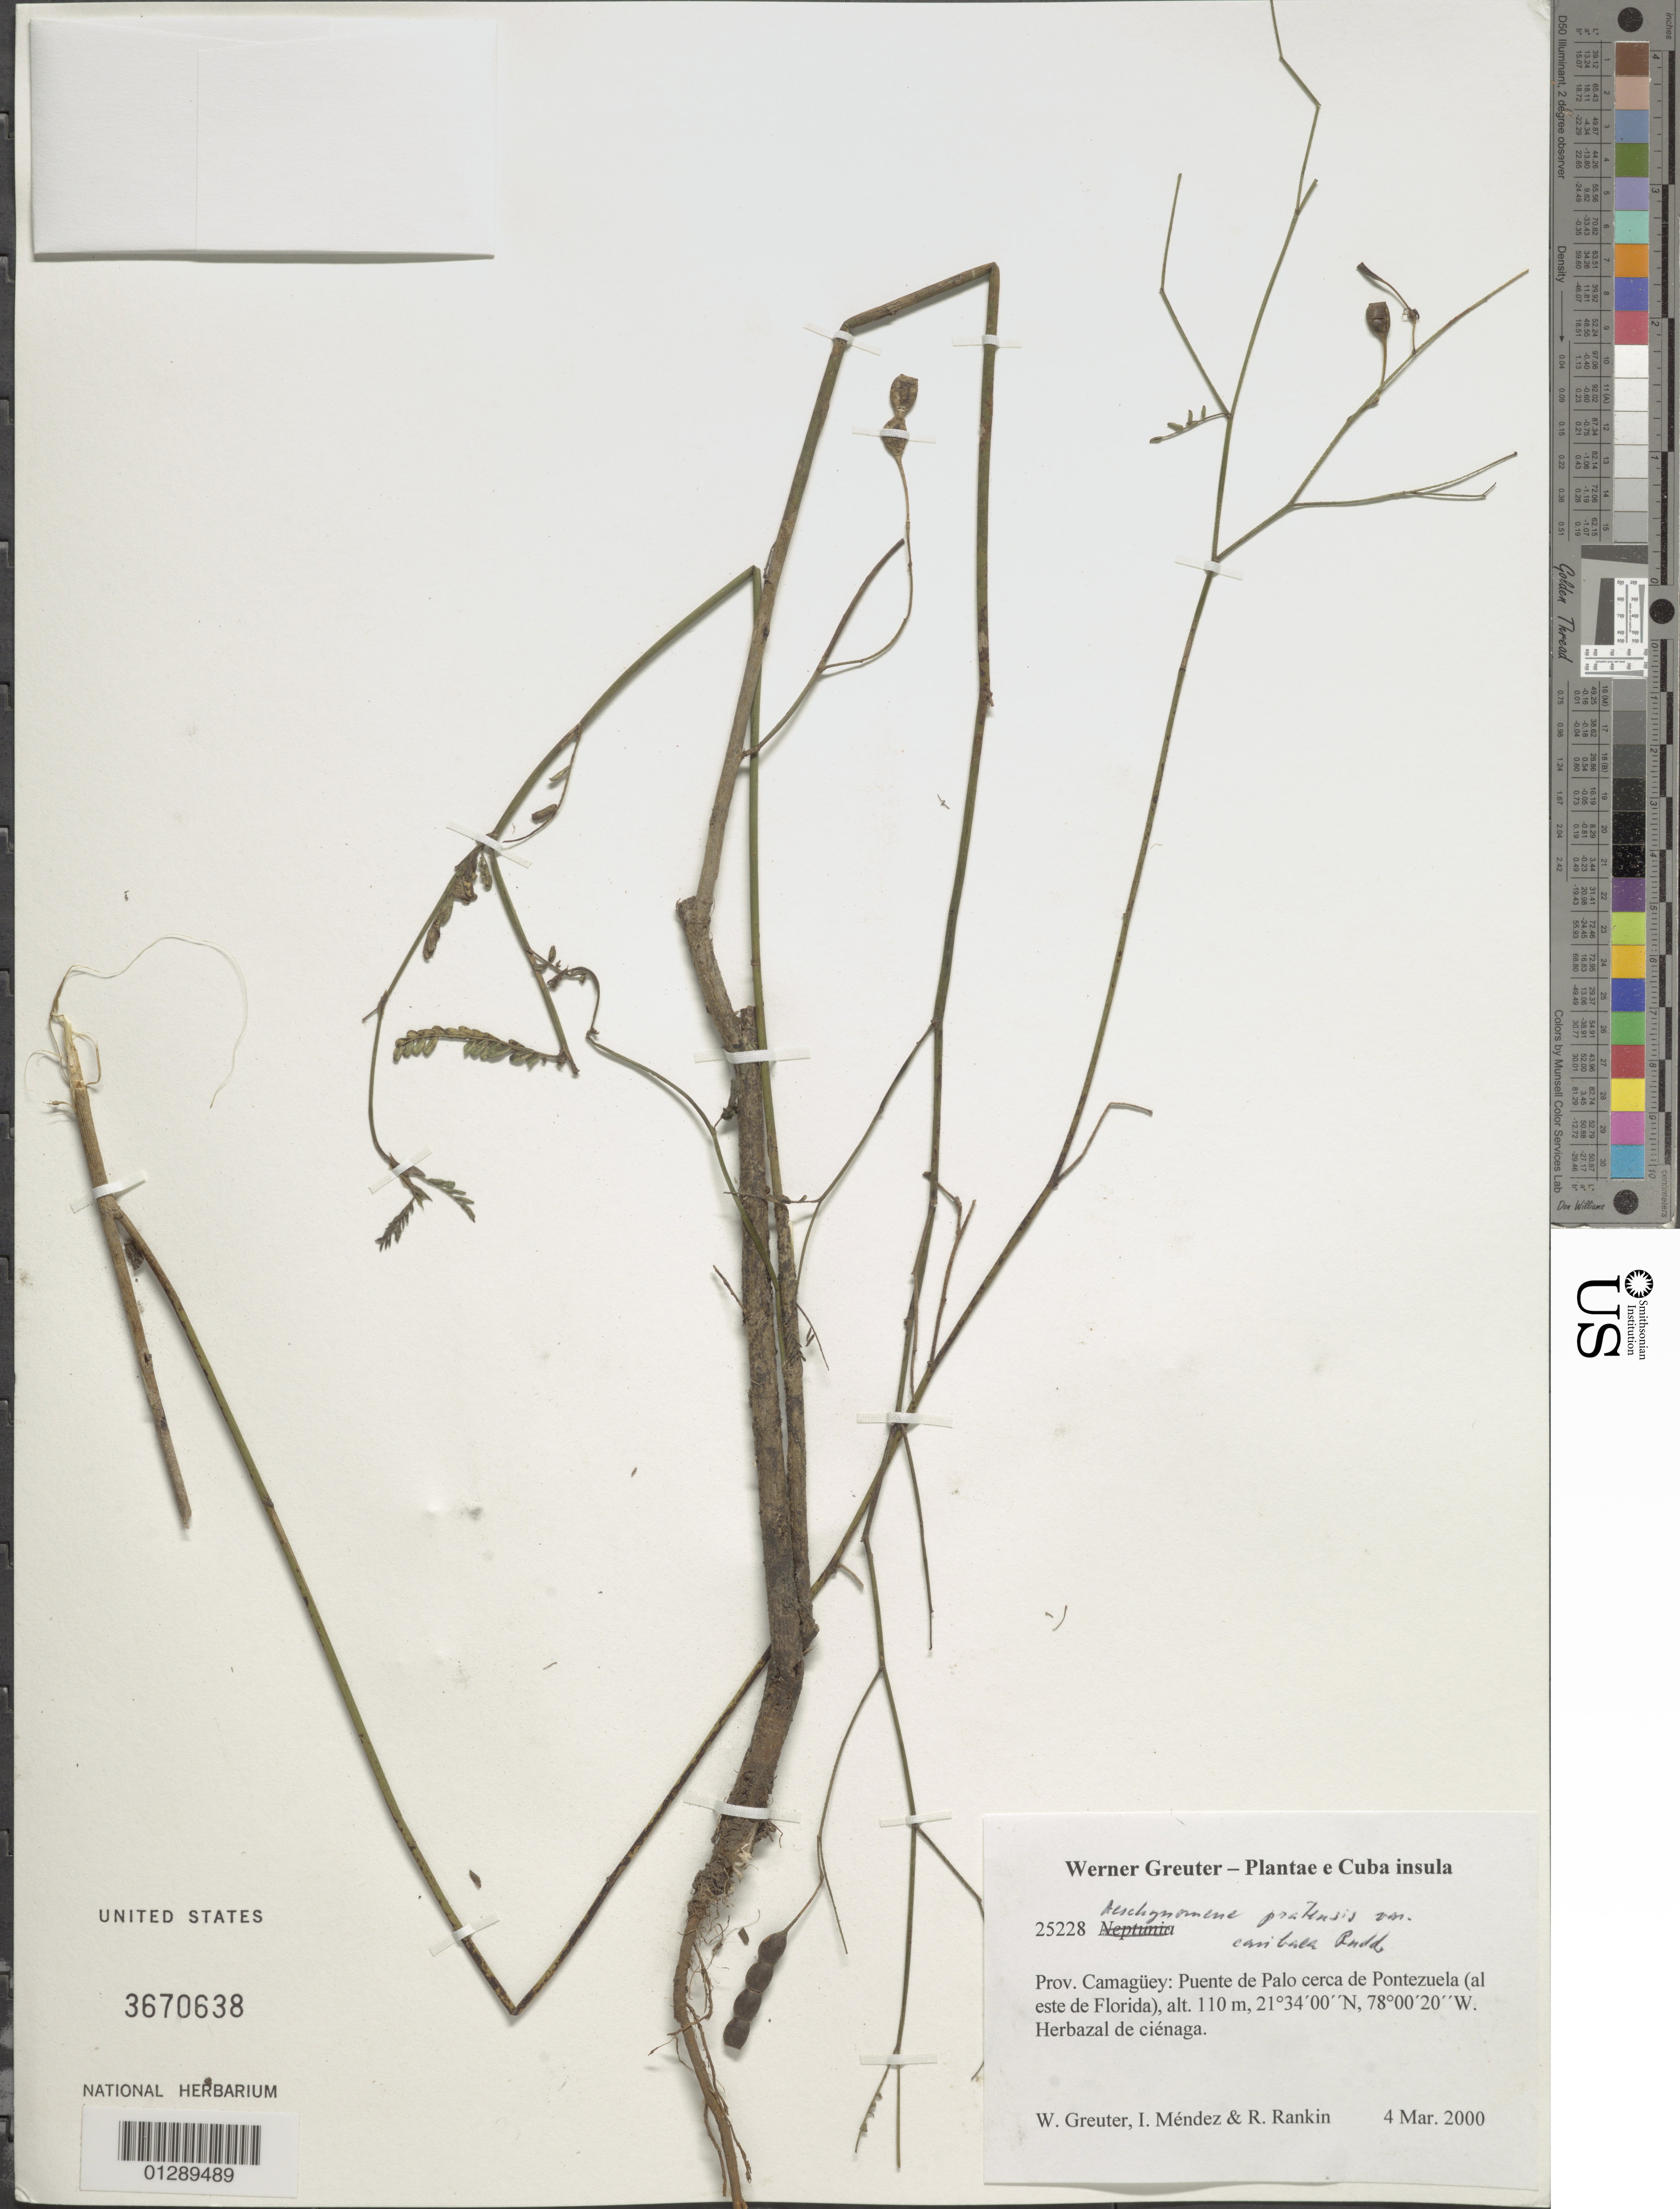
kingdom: Plantae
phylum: Tracheophyta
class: Magnoliopsida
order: Fabales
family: Fabaceae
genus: Aeschynomene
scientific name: Aeschynomene pratensis var. caribaea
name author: Rudd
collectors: W. R. Greuter, I. Méndez & R. Rankin Rodriguez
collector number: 25228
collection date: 2000-03-04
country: Cuba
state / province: Camagüey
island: Cuba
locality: Puente de Palo cerca de Pontezuela (al este de Florida).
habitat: Herbazal de ciénaga.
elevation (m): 110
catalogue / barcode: US 3670638